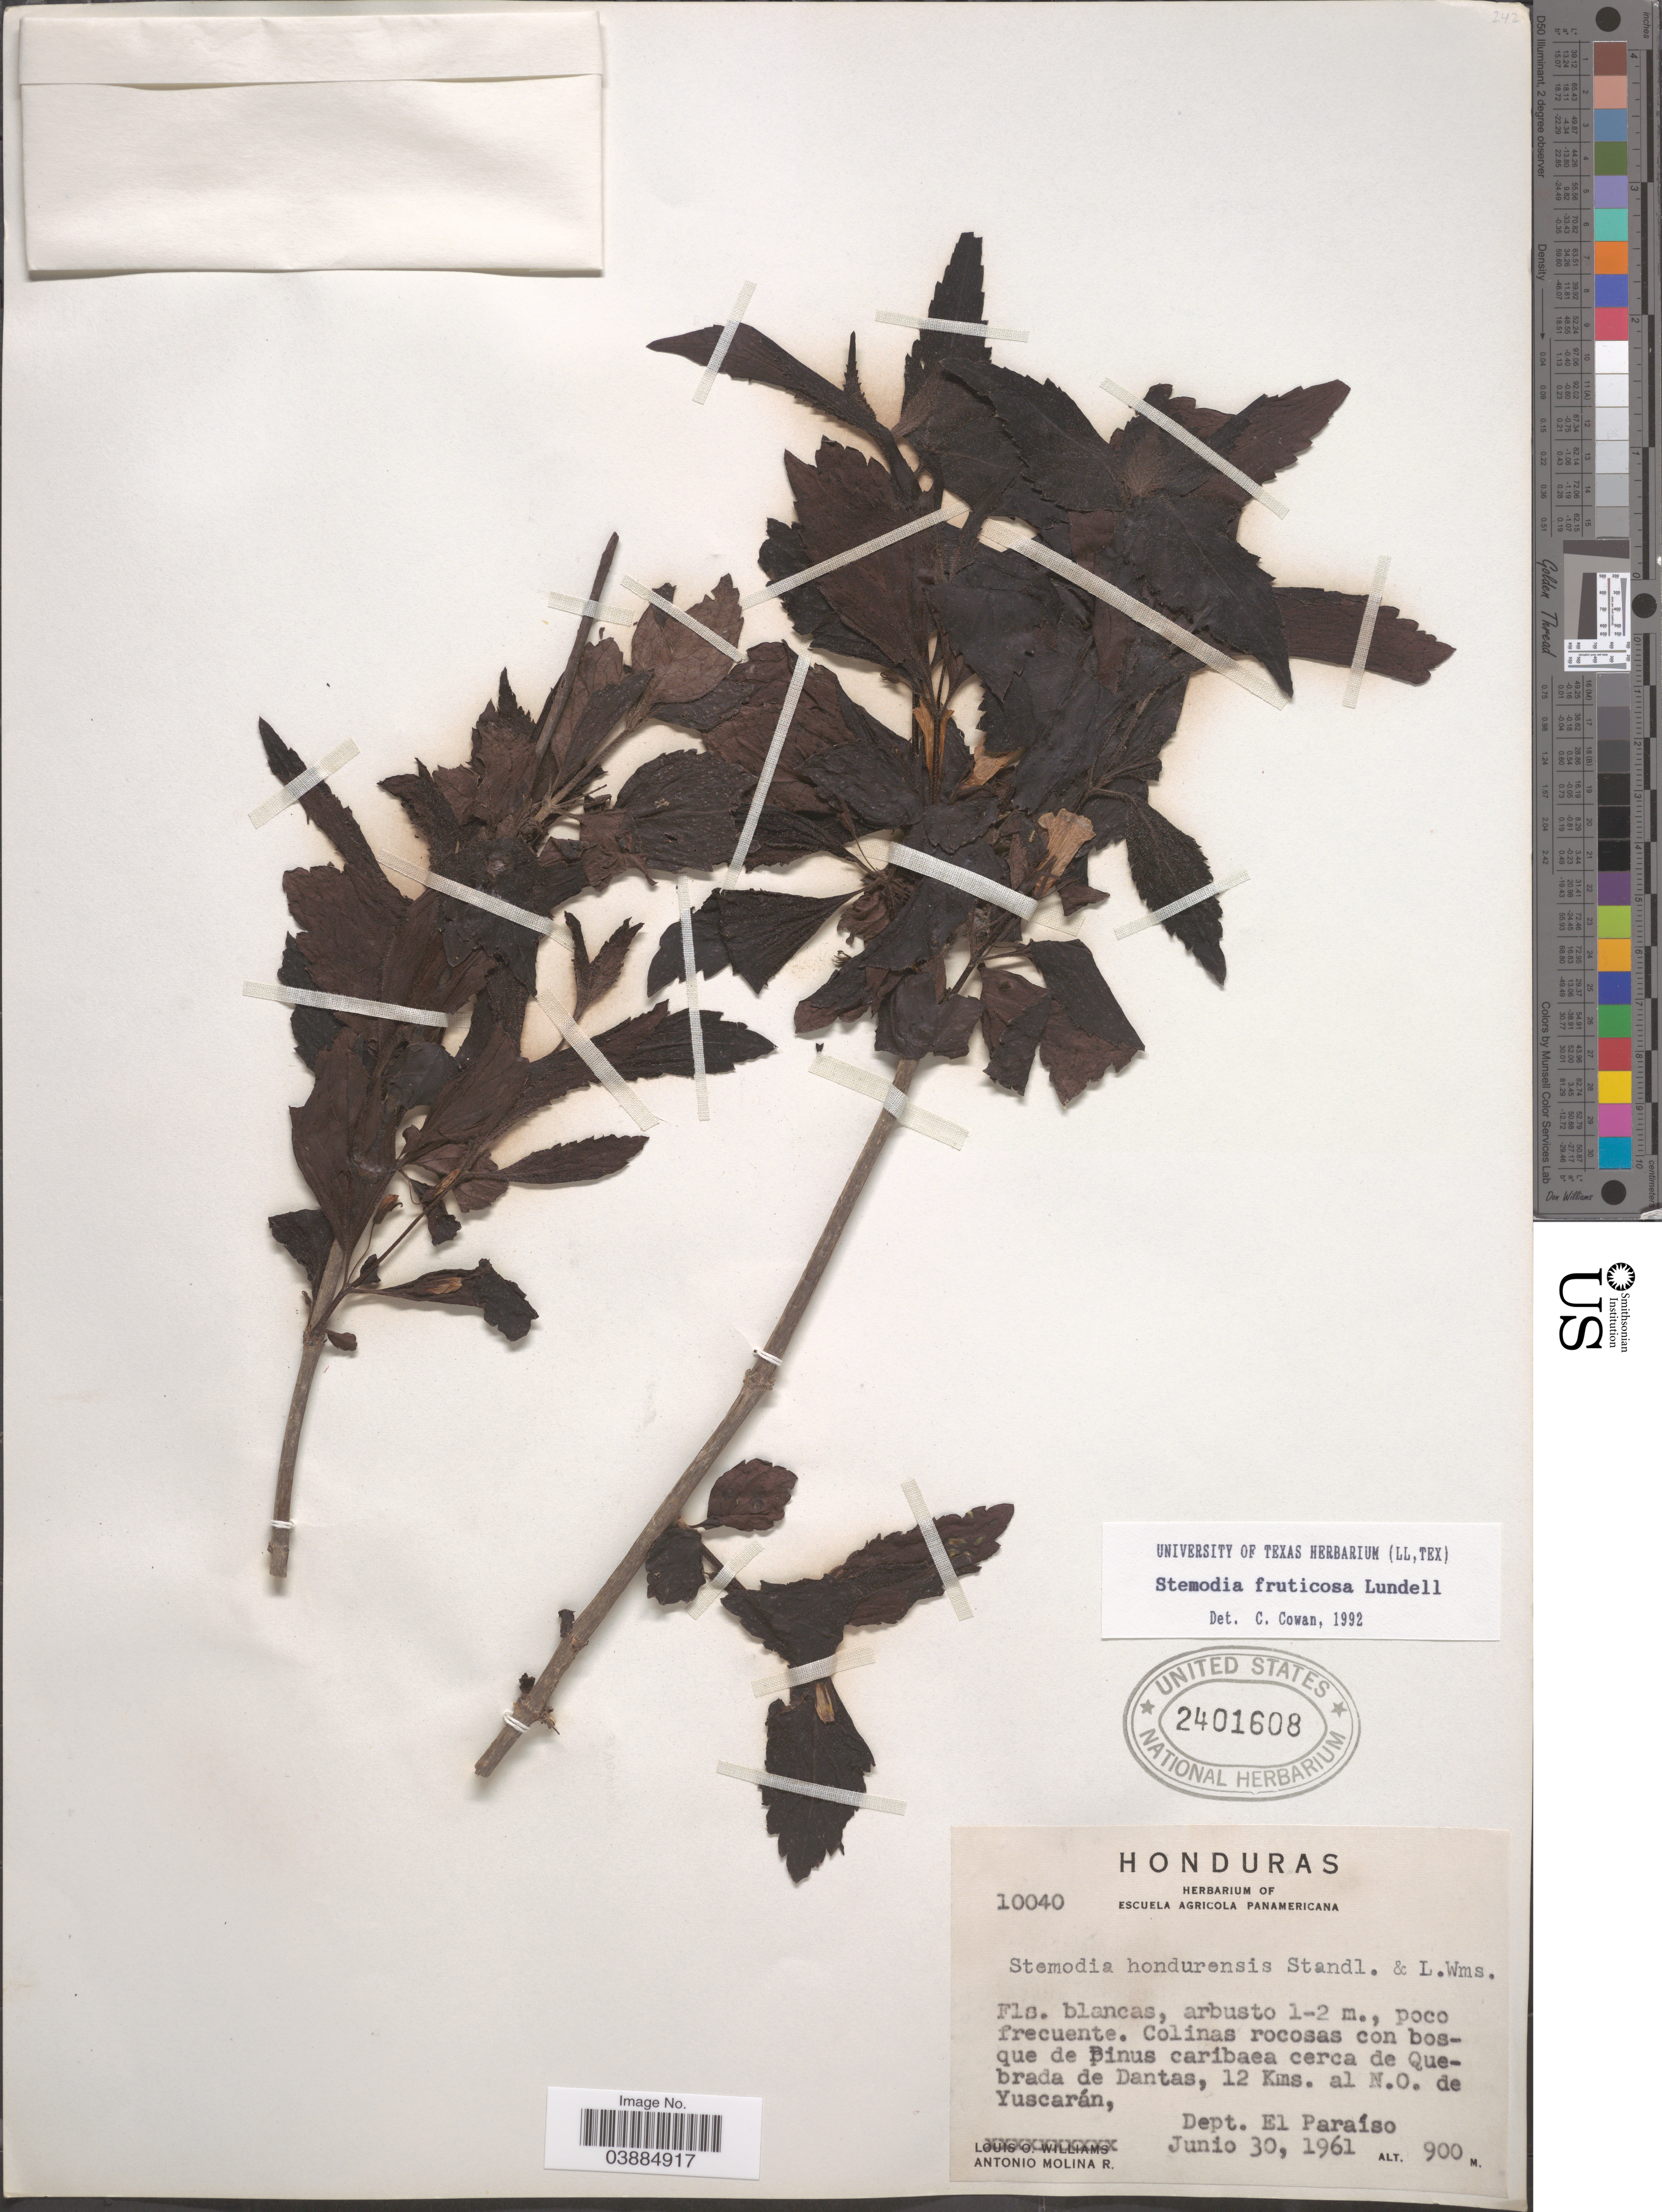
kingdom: Plantae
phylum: Tracheophyta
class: Magnoliopsida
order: Lamiales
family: Plantaginaceae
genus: Stemodia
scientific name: Stemodia fruticosa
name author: Lundell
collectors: A. Molina R.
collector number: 10040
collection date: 1961-06-30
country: Honduras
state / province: El Paraiso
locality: Colinas rocosas con bosque de Pinus caribaea cerca de Quebrada de Dantas, 12 Kms. al N.O. de Yscarán, Dept. El Paraíso.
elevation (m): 900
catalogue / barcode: US 2401608